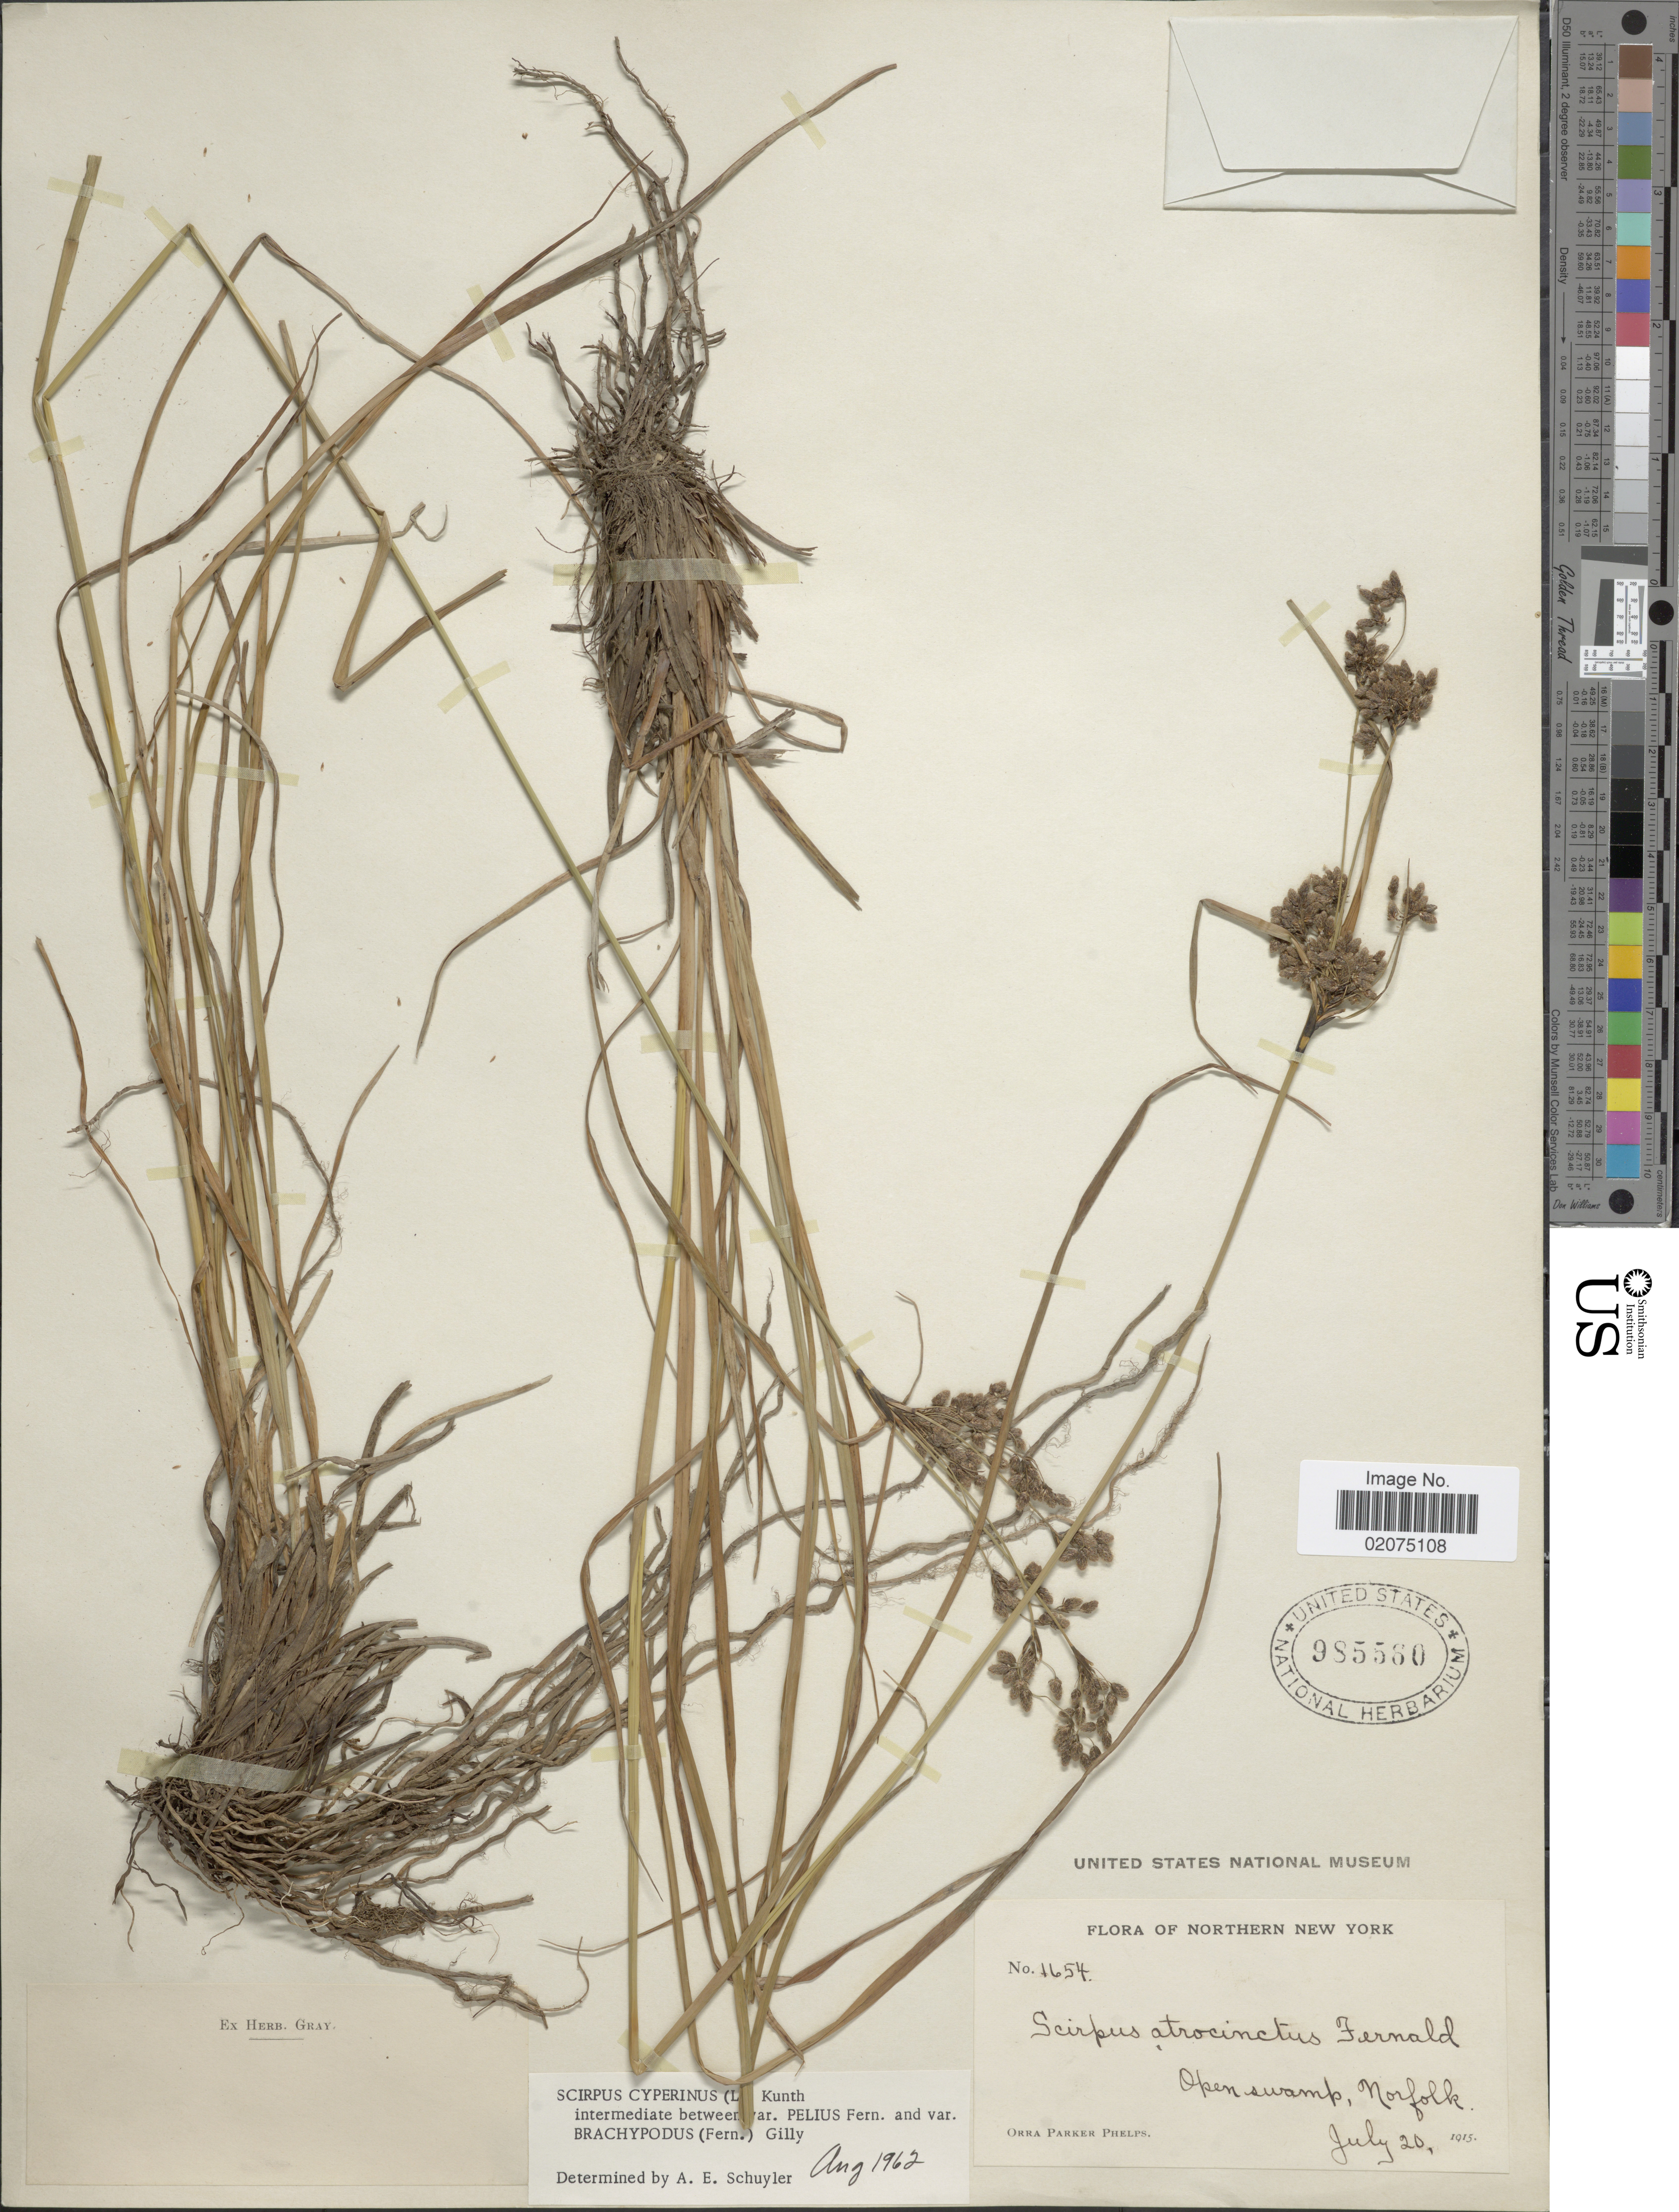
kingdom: Plantae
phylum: Tracheophyta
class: Liliopsida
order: Poales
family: Cyperaceae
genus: Scirpus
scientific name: Scirpus cyperinus (L.) Kunth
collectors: O. P. Phelps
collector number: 1654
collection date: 1915-07-20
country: United States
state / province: New York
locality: Northern New York, Norfolk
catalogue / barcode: US 985560